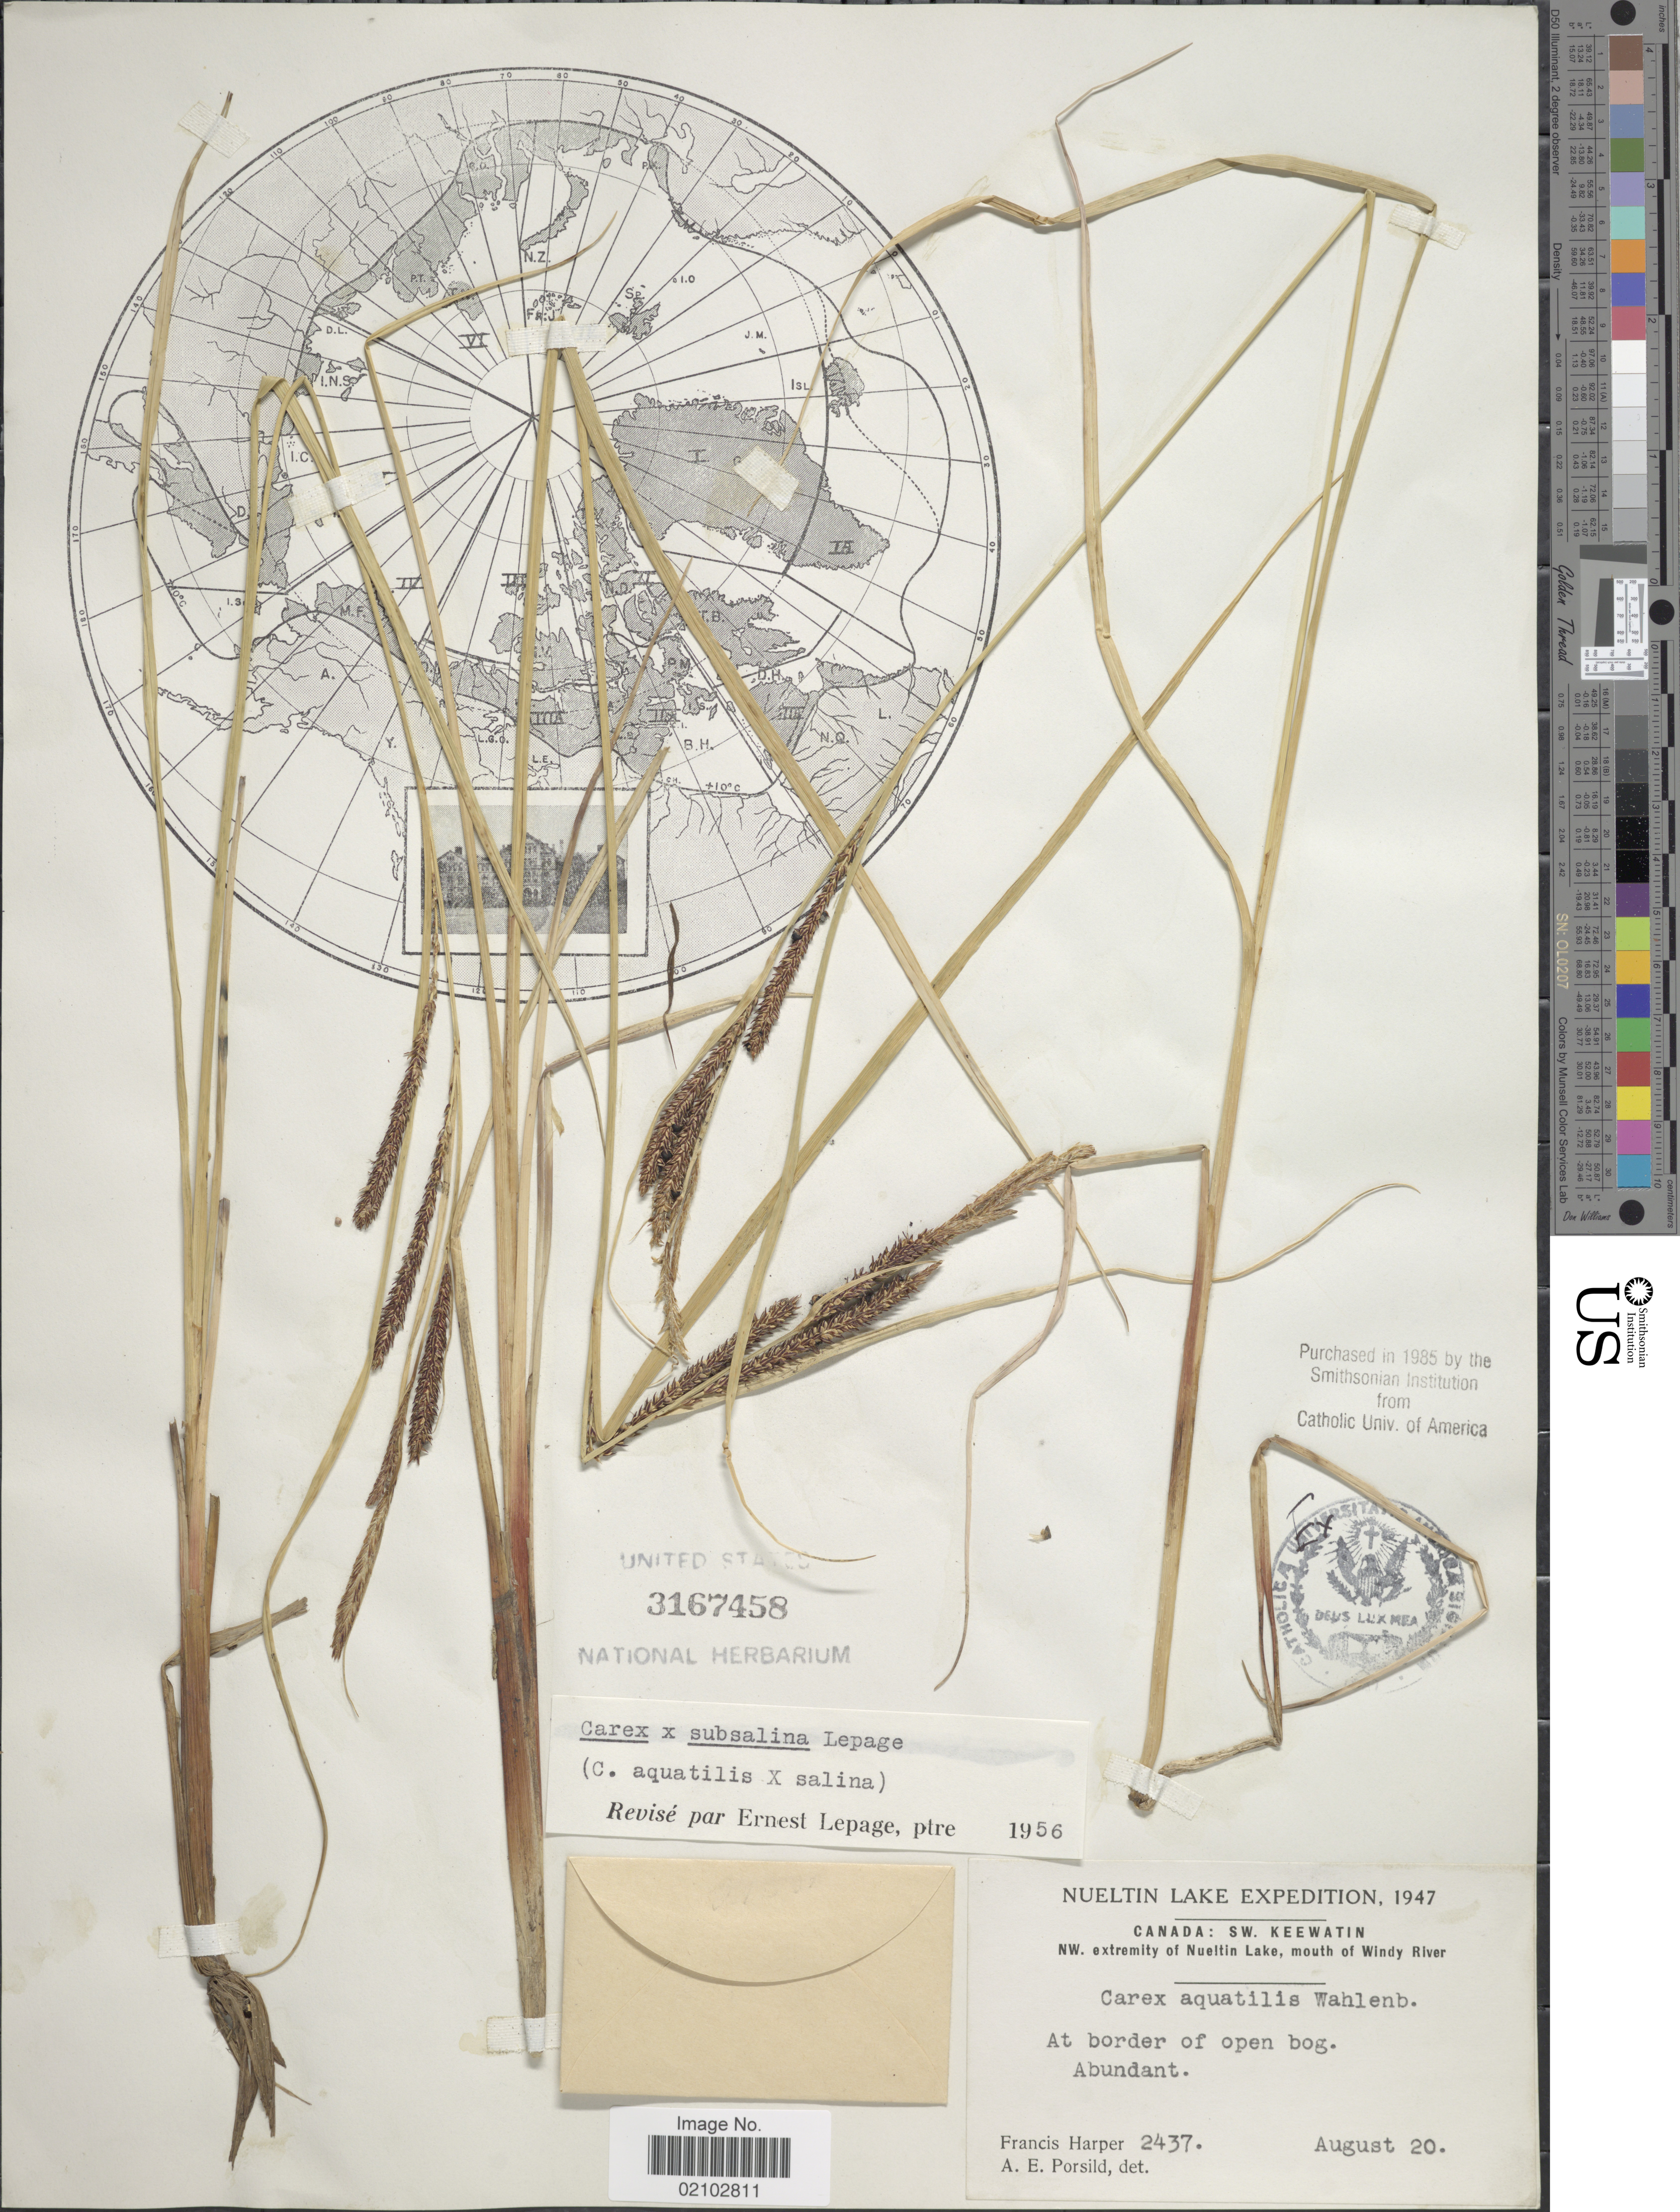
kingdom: Plantae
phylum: Tracheophyta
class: Liliopsida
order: Poales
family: Cyperaceae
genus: Carex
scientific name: Carex aquatilis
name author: Wahlenb.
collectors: F. Harper & A. E. Porsild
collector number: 2437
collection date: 1947-08-20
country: Canada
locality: SW. Keewatin, NW. extremity of Nueltin Lake, mouth of Windy River, at border of open bog.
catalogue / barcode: US 3167458